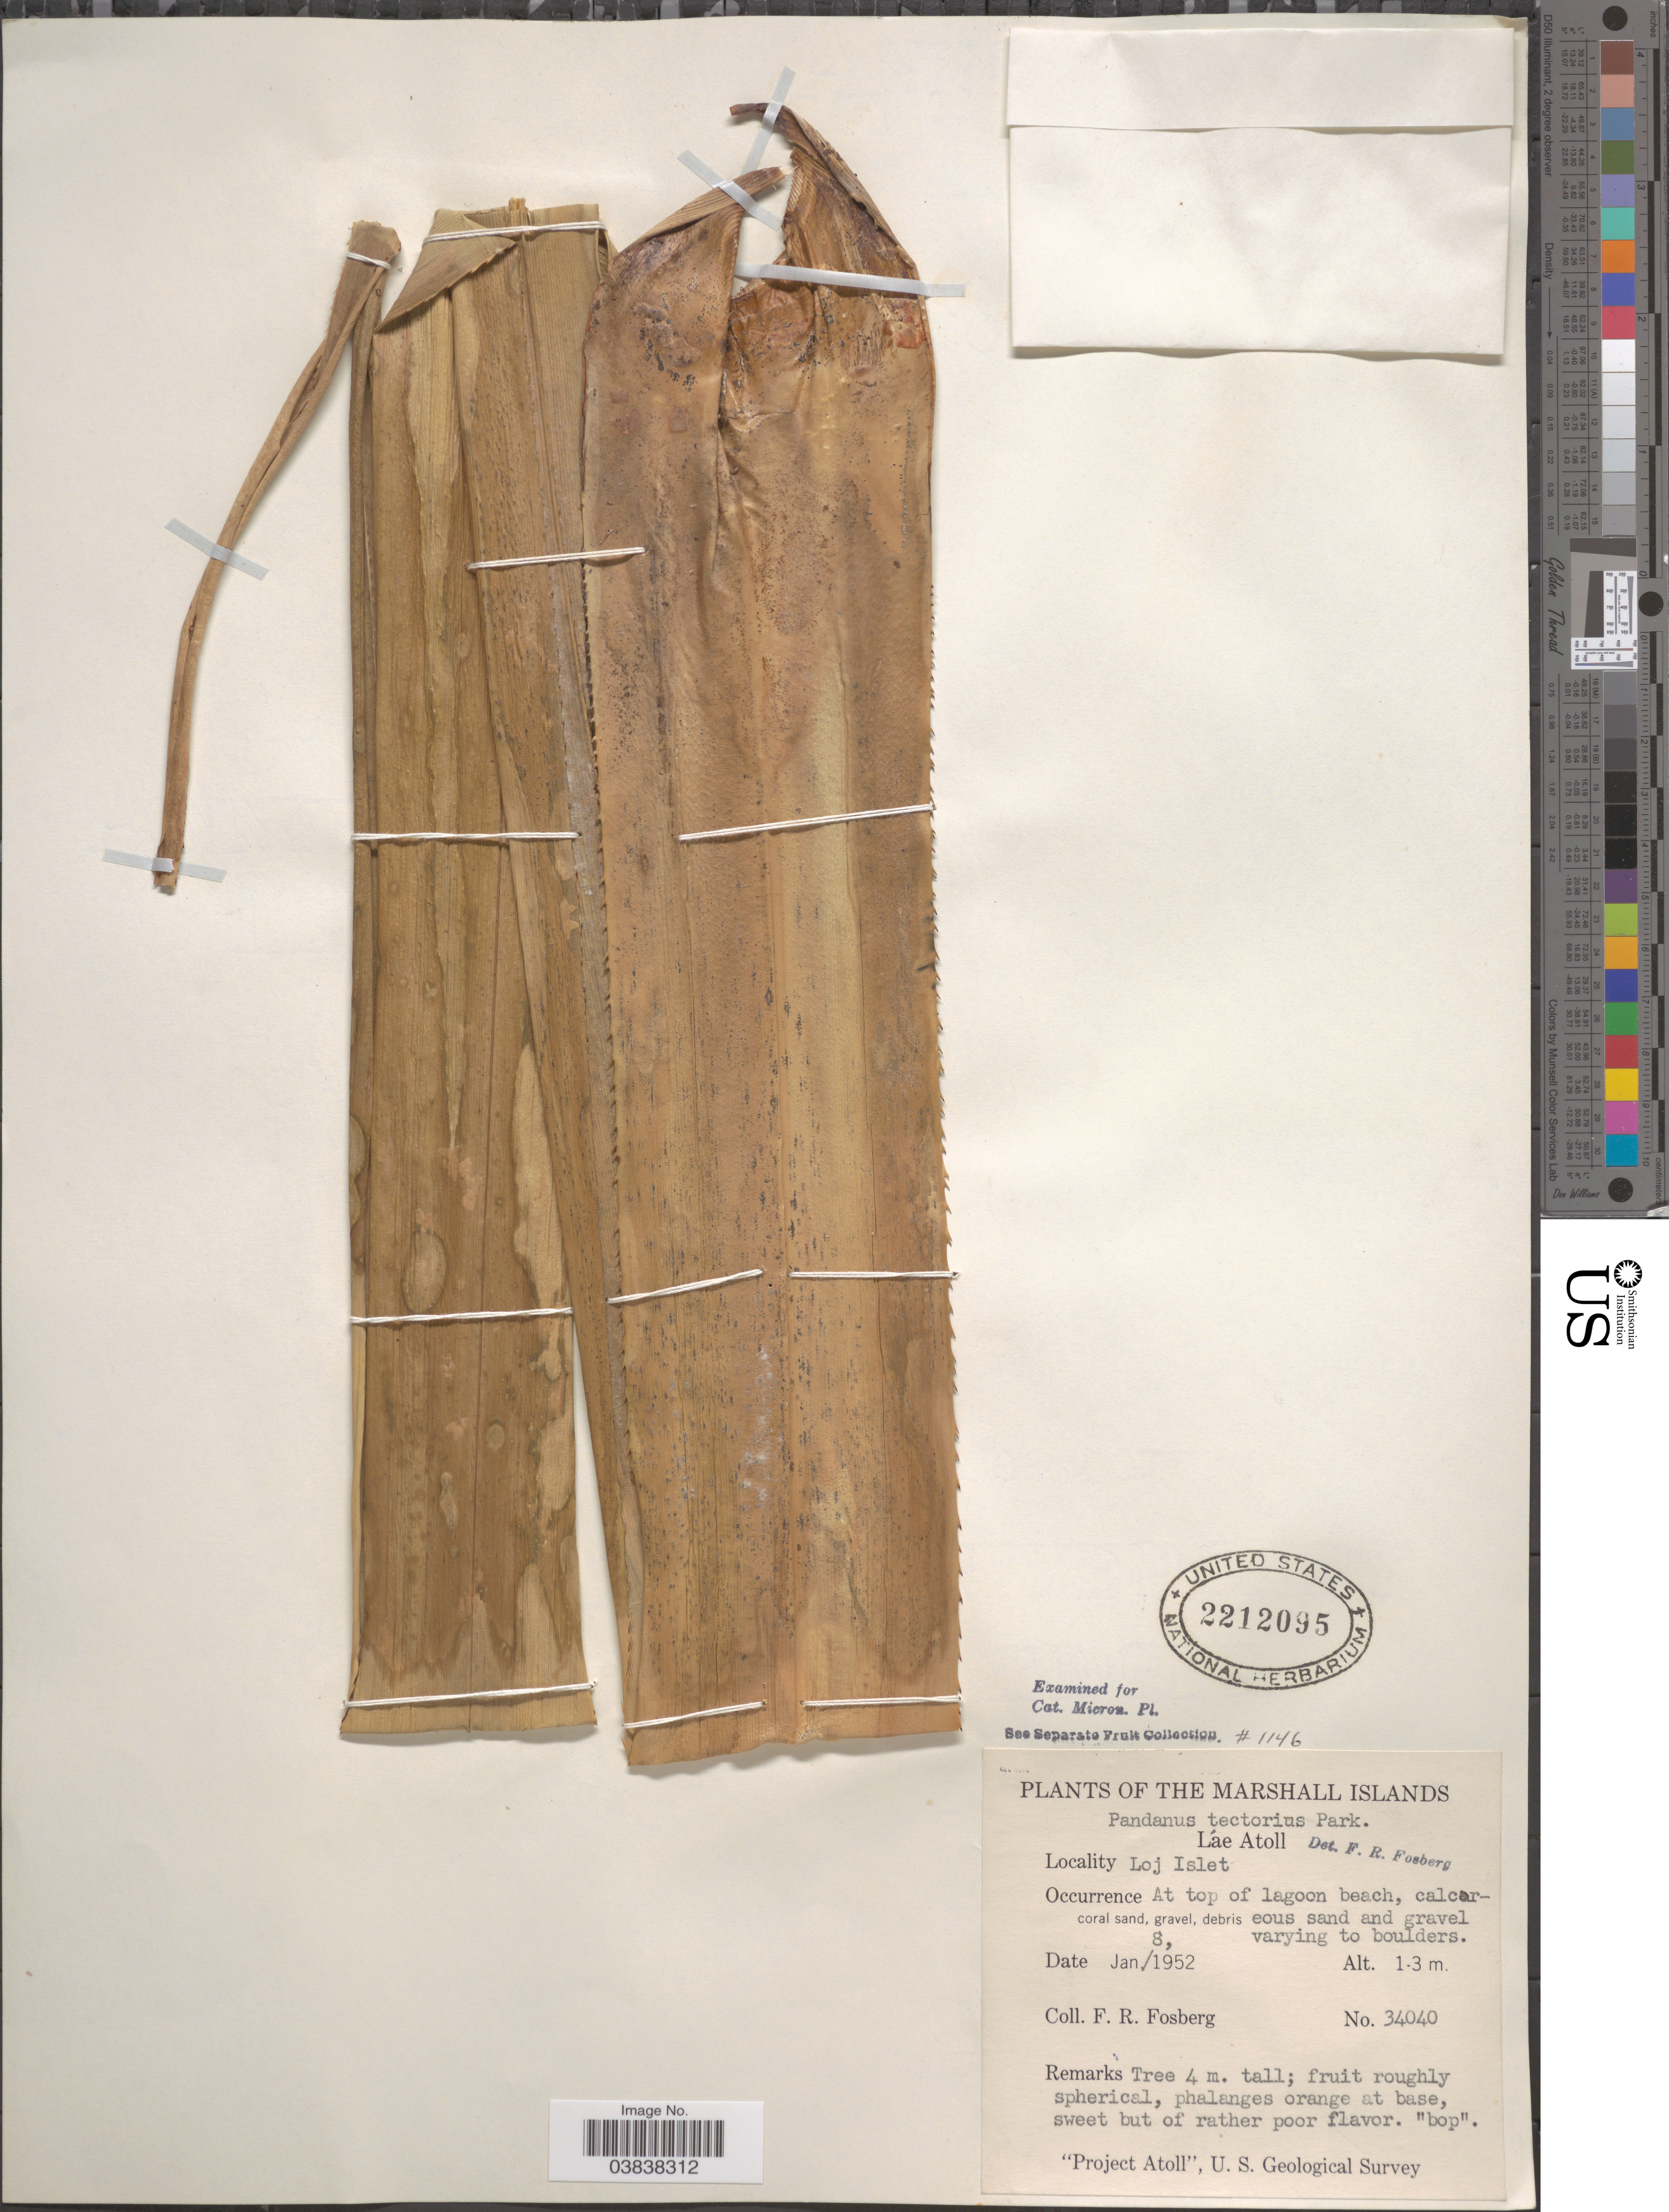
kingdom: Plantae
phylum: Tracheophyta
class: Liliopsida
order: Pandanales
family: Pandanaceae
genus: Pandanus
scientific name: Pandanus pulposus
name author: (Warb.) Martelli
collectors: F. R. Fosberg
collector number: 34040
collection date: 1952-01-08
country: Marshall Islands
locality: Láe Atoll. Loj Islet.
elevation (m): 1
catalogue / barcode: US 2212095